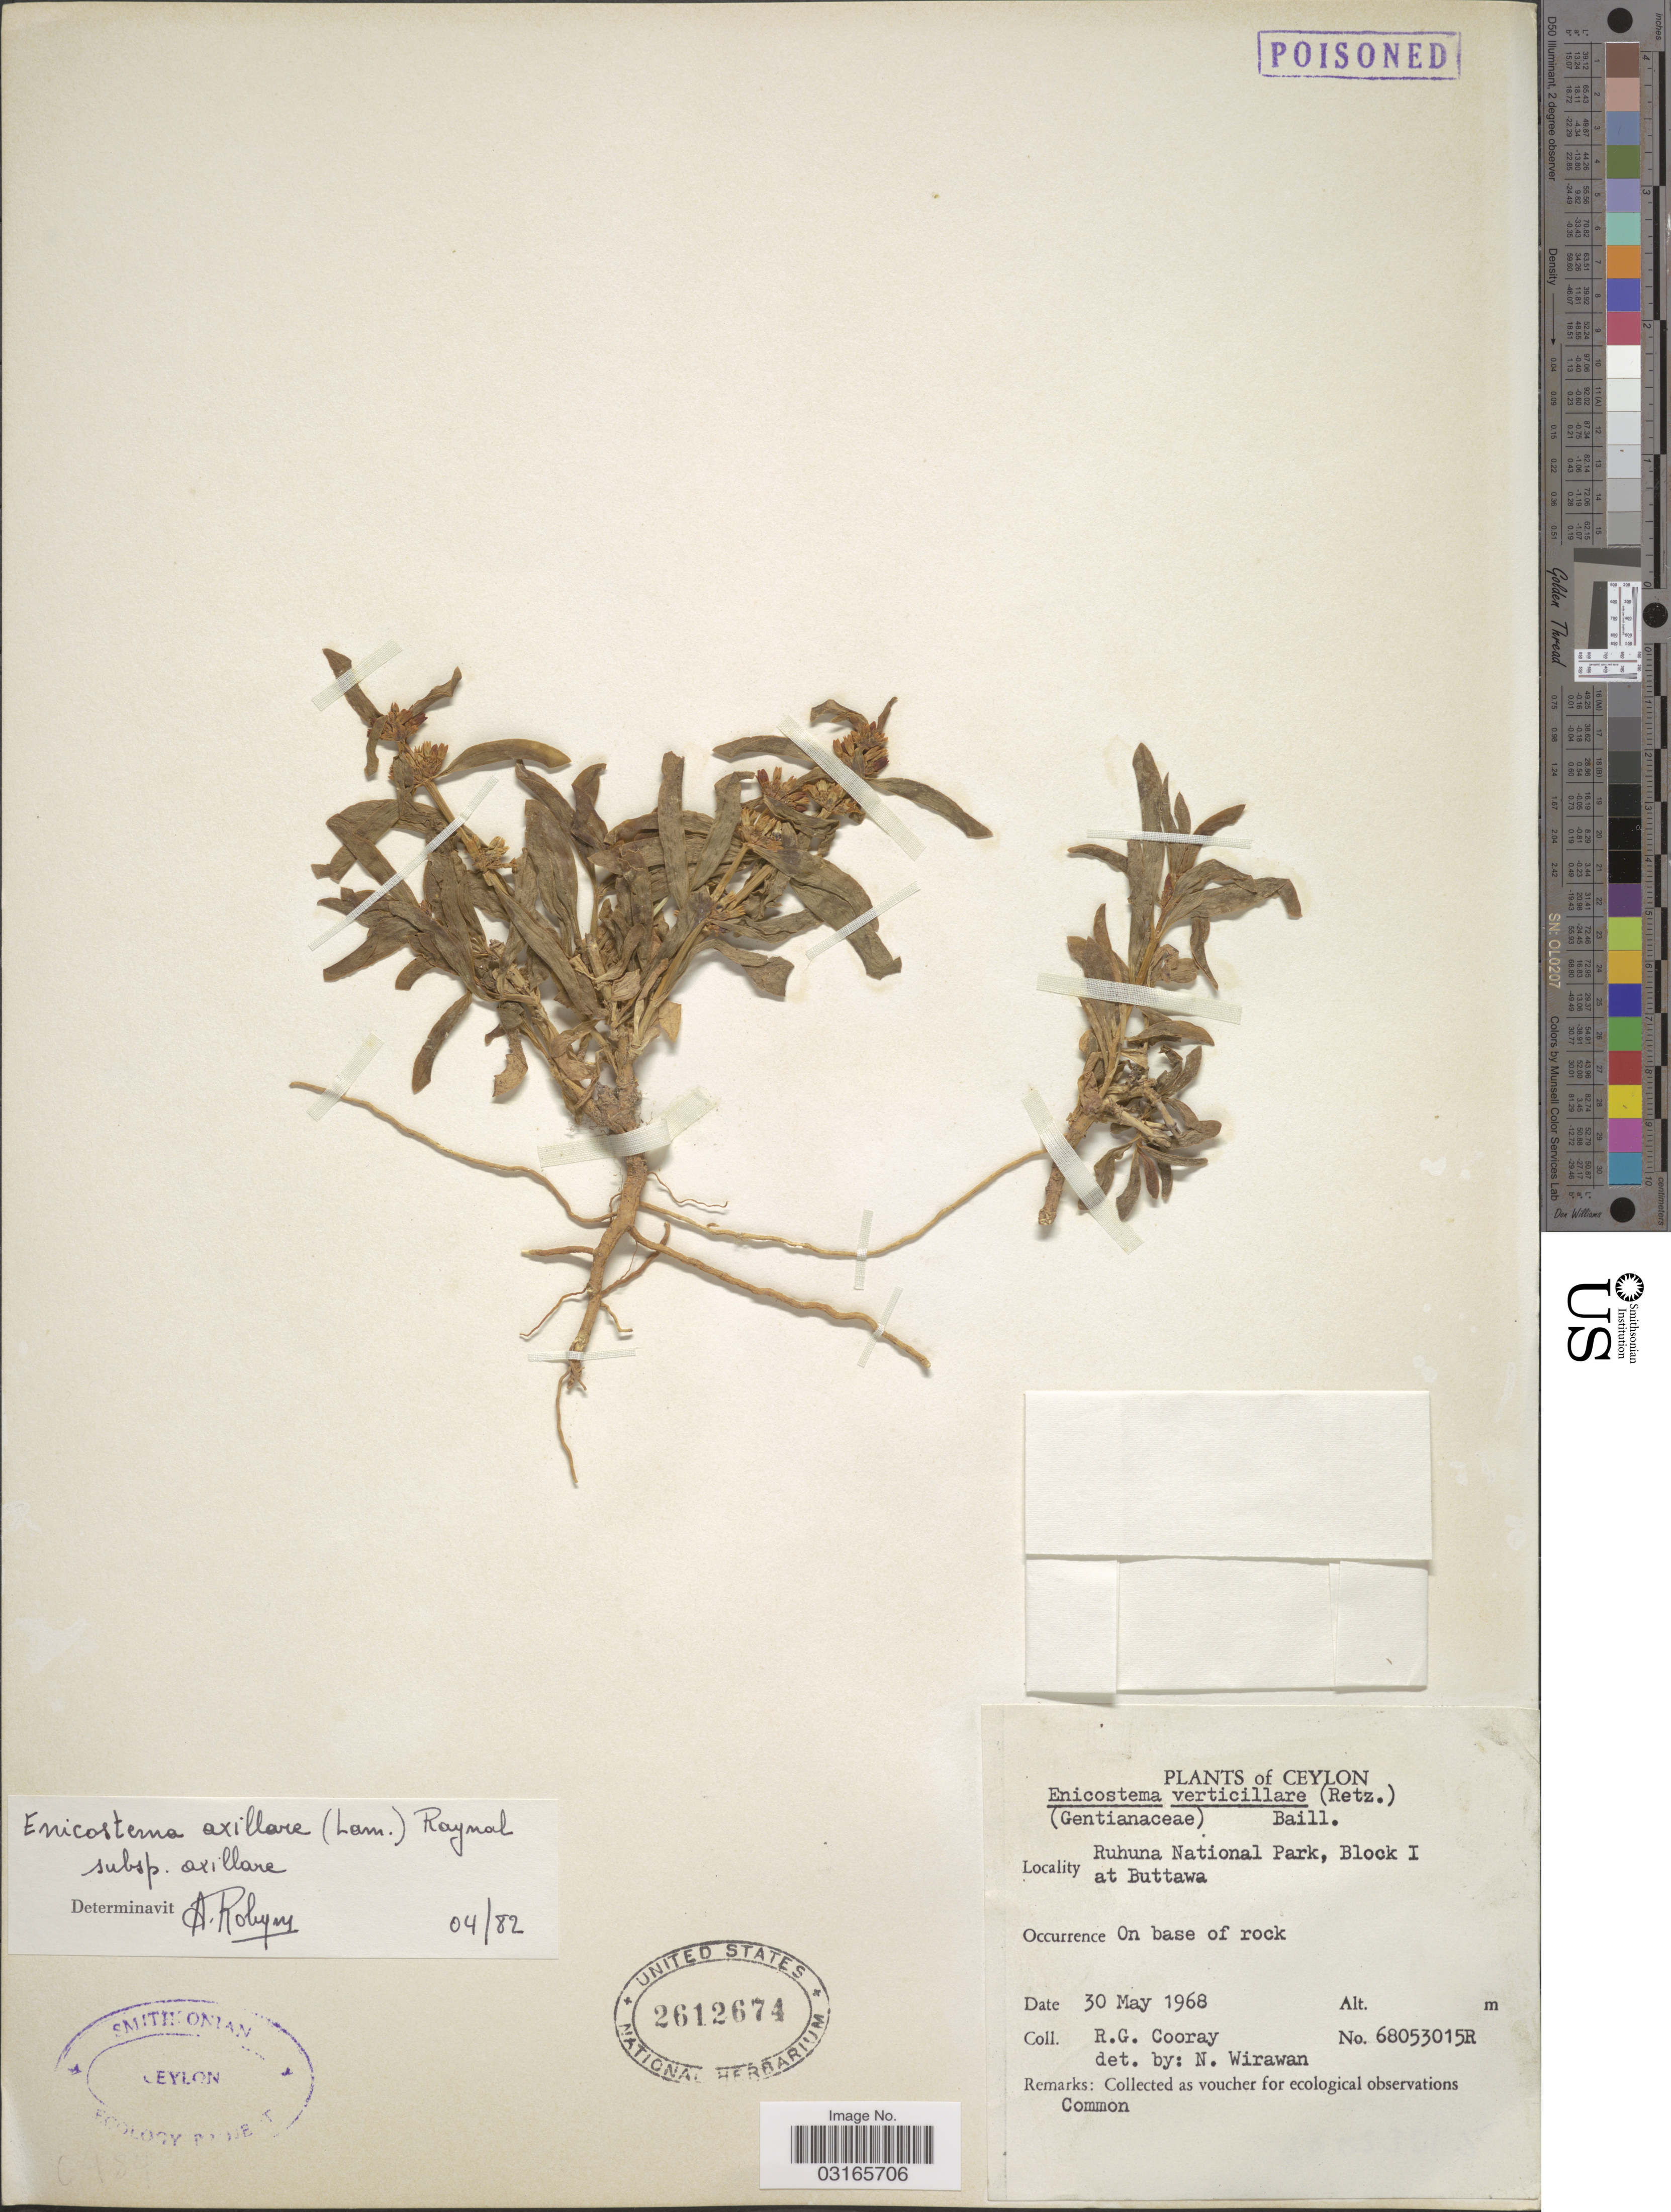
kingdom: Plantae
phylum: Tracheophyta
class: Magnoliopsida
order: Gentianales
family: Gentianaceae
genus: Enicostema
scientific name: Enicostema axillare subsp. axillare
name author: (Poir. ex Lam.) A. Raynal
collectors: R. Cooray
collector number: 68053015R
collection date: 1968-05-30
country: Sri Lanka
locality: Ceylon. Ruhuna National Park, Block I at Buttawa.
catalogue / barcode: US 2612674